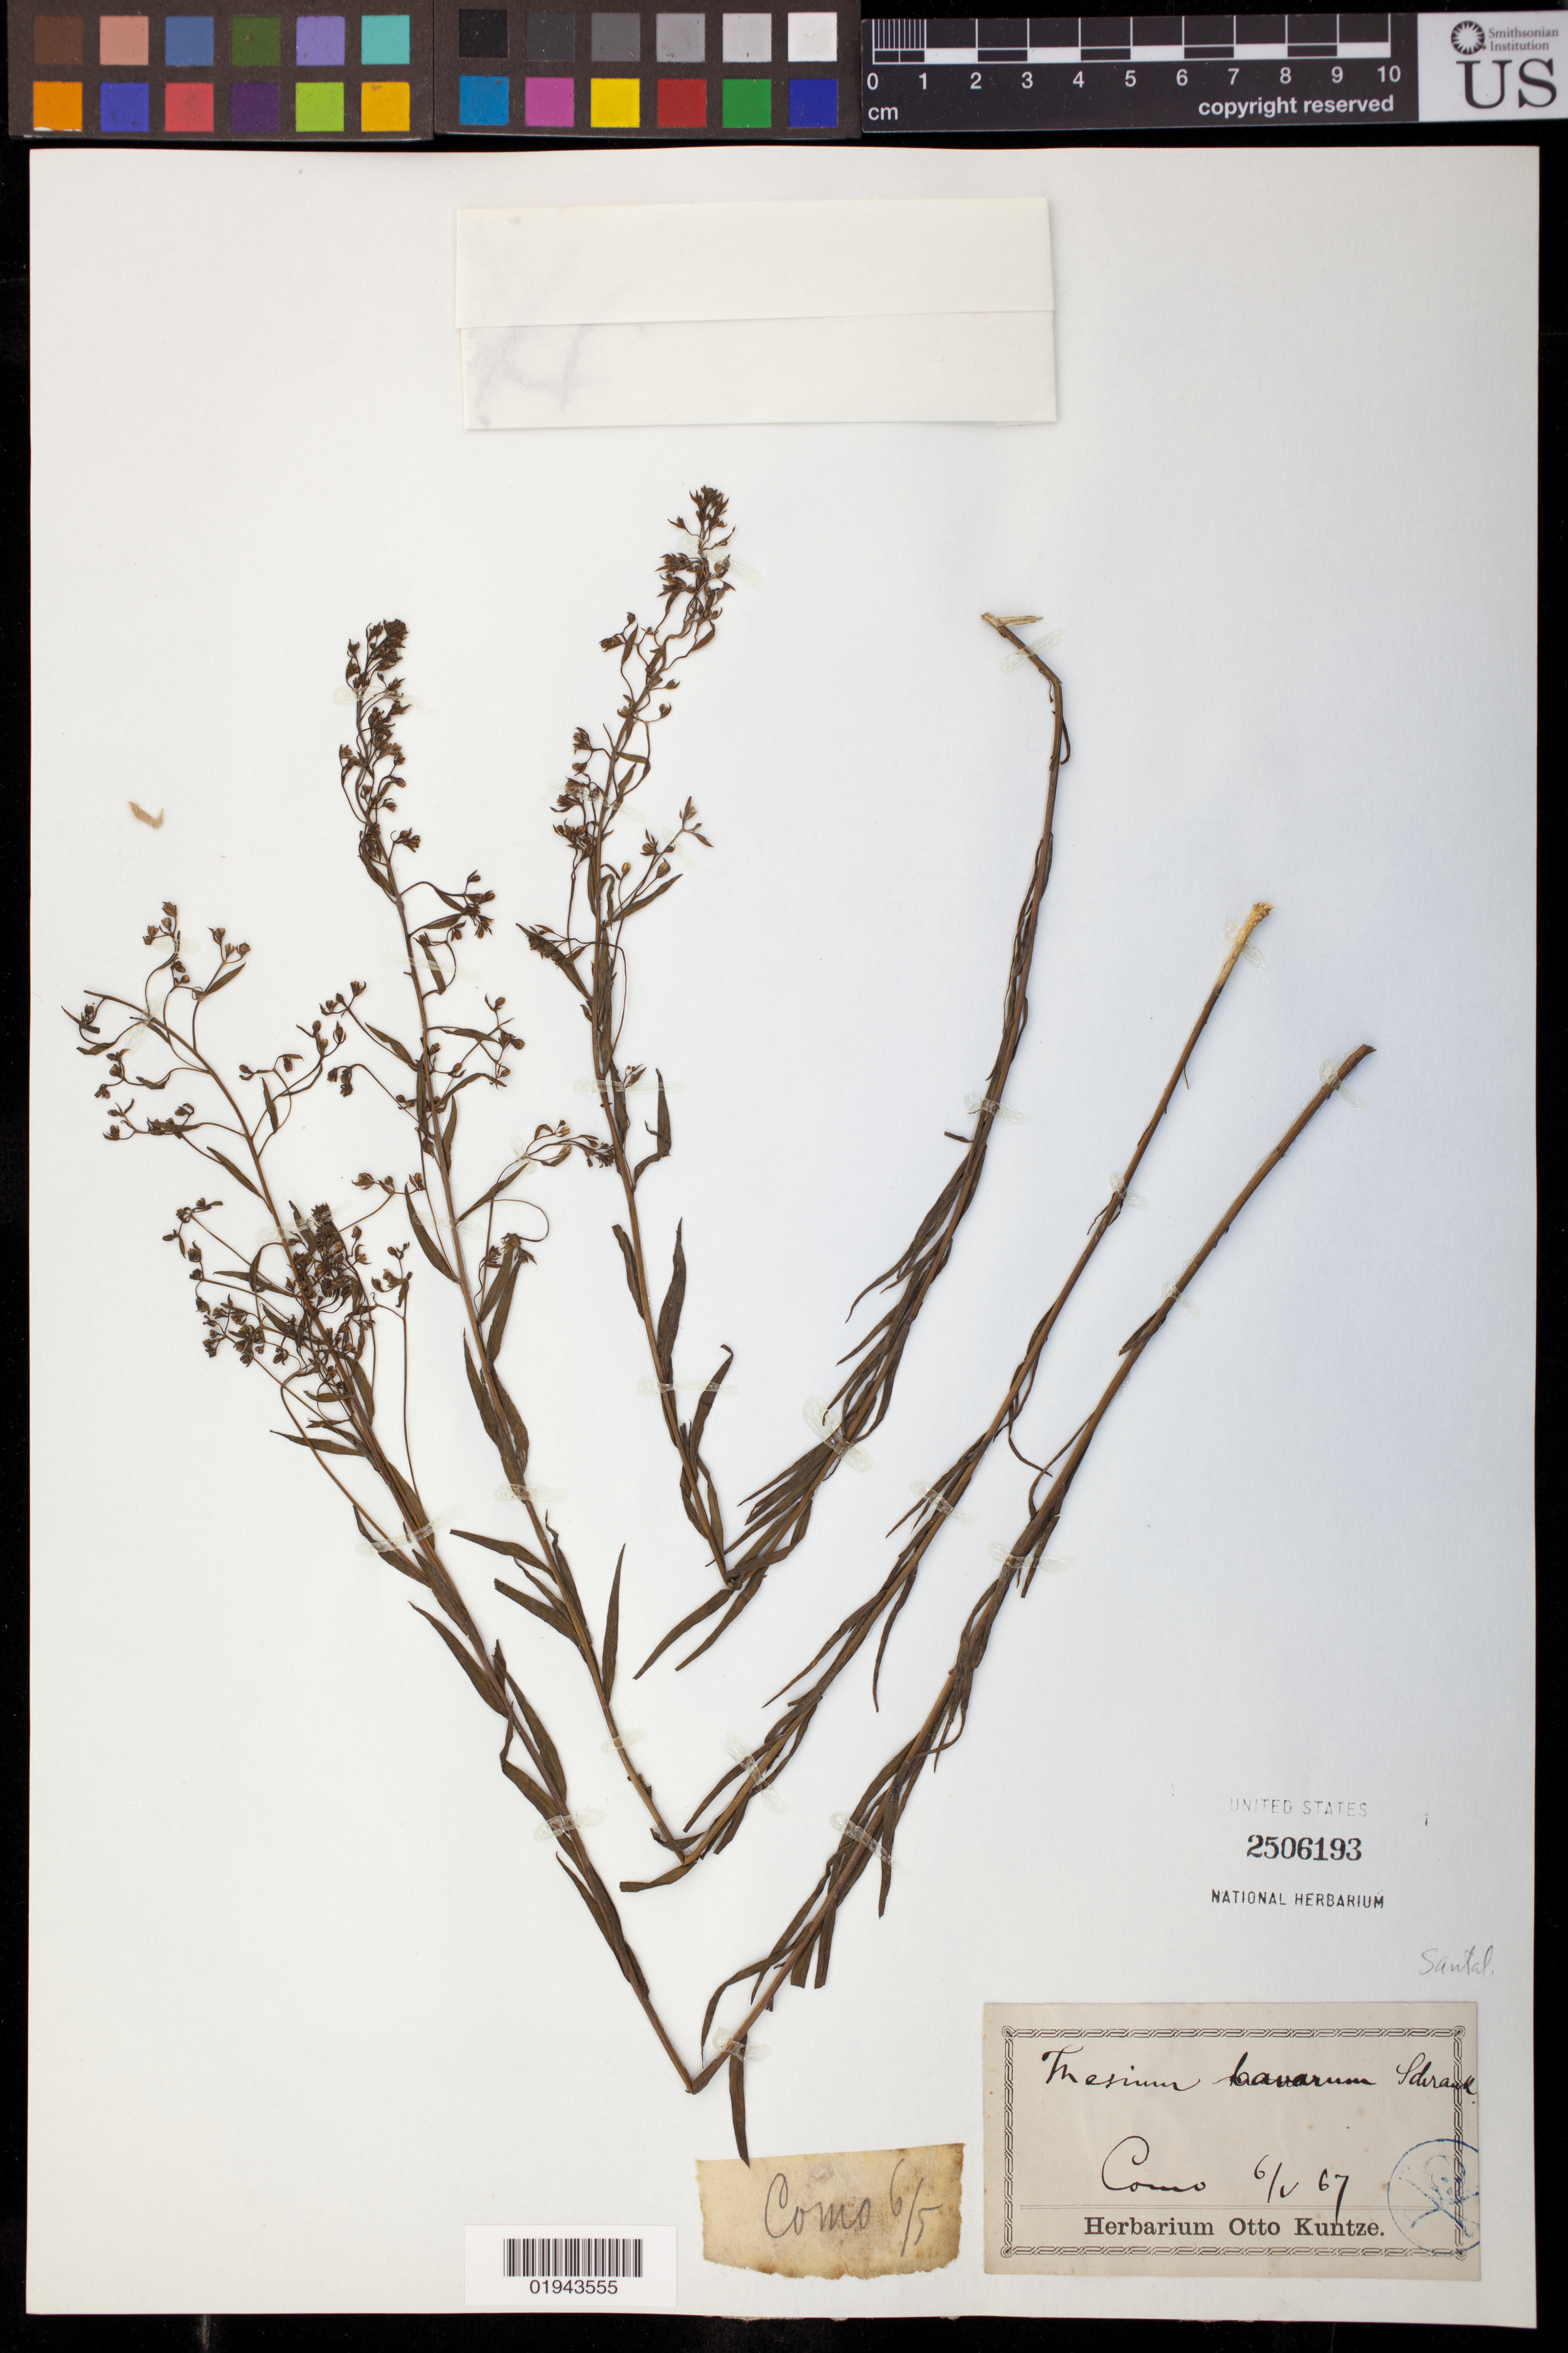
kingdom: Plantae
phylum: Tracheophyta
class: Magnoliopsida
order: Santalales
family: Thesiaceae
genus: Thesium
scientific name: Thesium bavarium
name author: Schrank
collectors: C.E.O. Kuntze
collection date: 1867-05-06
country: Italy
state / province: Lombardy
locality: Como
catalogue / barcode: US 2506193